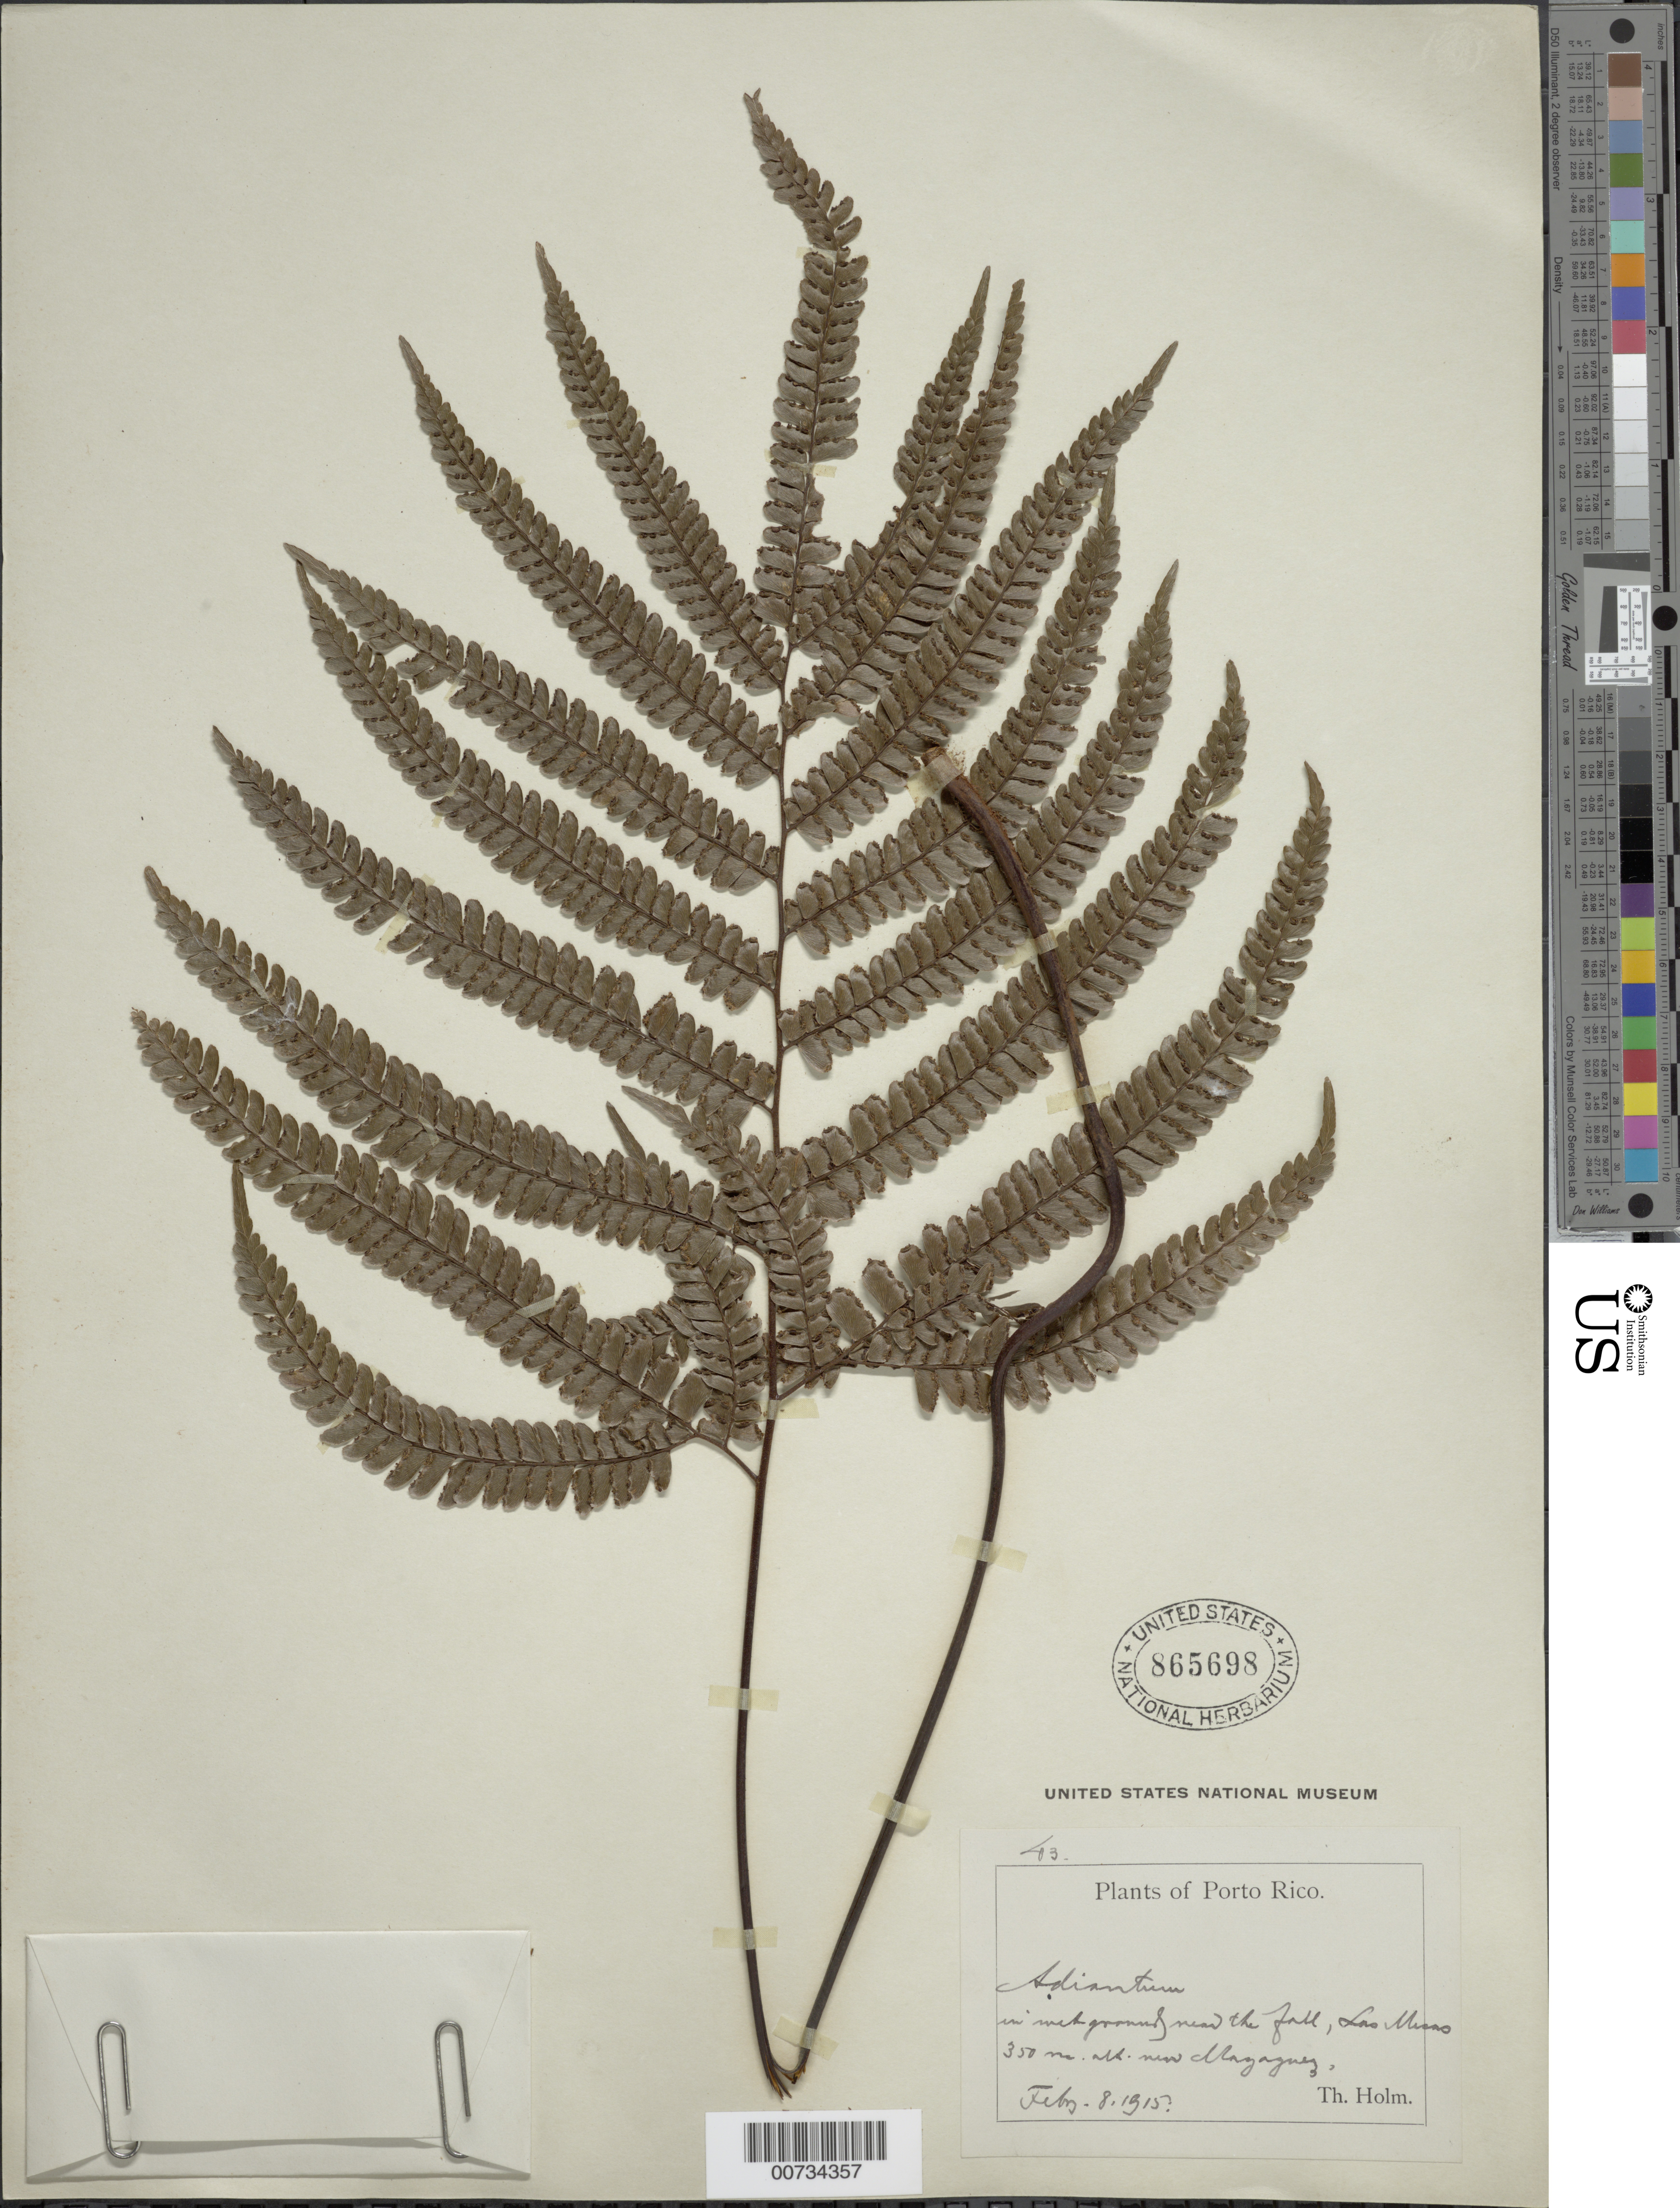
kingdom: Plantae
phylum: Tracheophyta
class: Polypodiopsida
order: Polypodiales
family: Pteridaceae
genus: Adiantum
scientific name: Adiantum pyramidale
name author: (L.) Willd.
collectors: H. T. Holm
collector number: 43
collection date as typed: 08 Feb 1915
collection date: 1915-02-08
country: Puerto Rico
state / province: Mayagüez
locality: Mayaguez, Las Mesas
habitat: In wet ground near the fall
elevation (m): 350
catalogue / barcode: US 865698